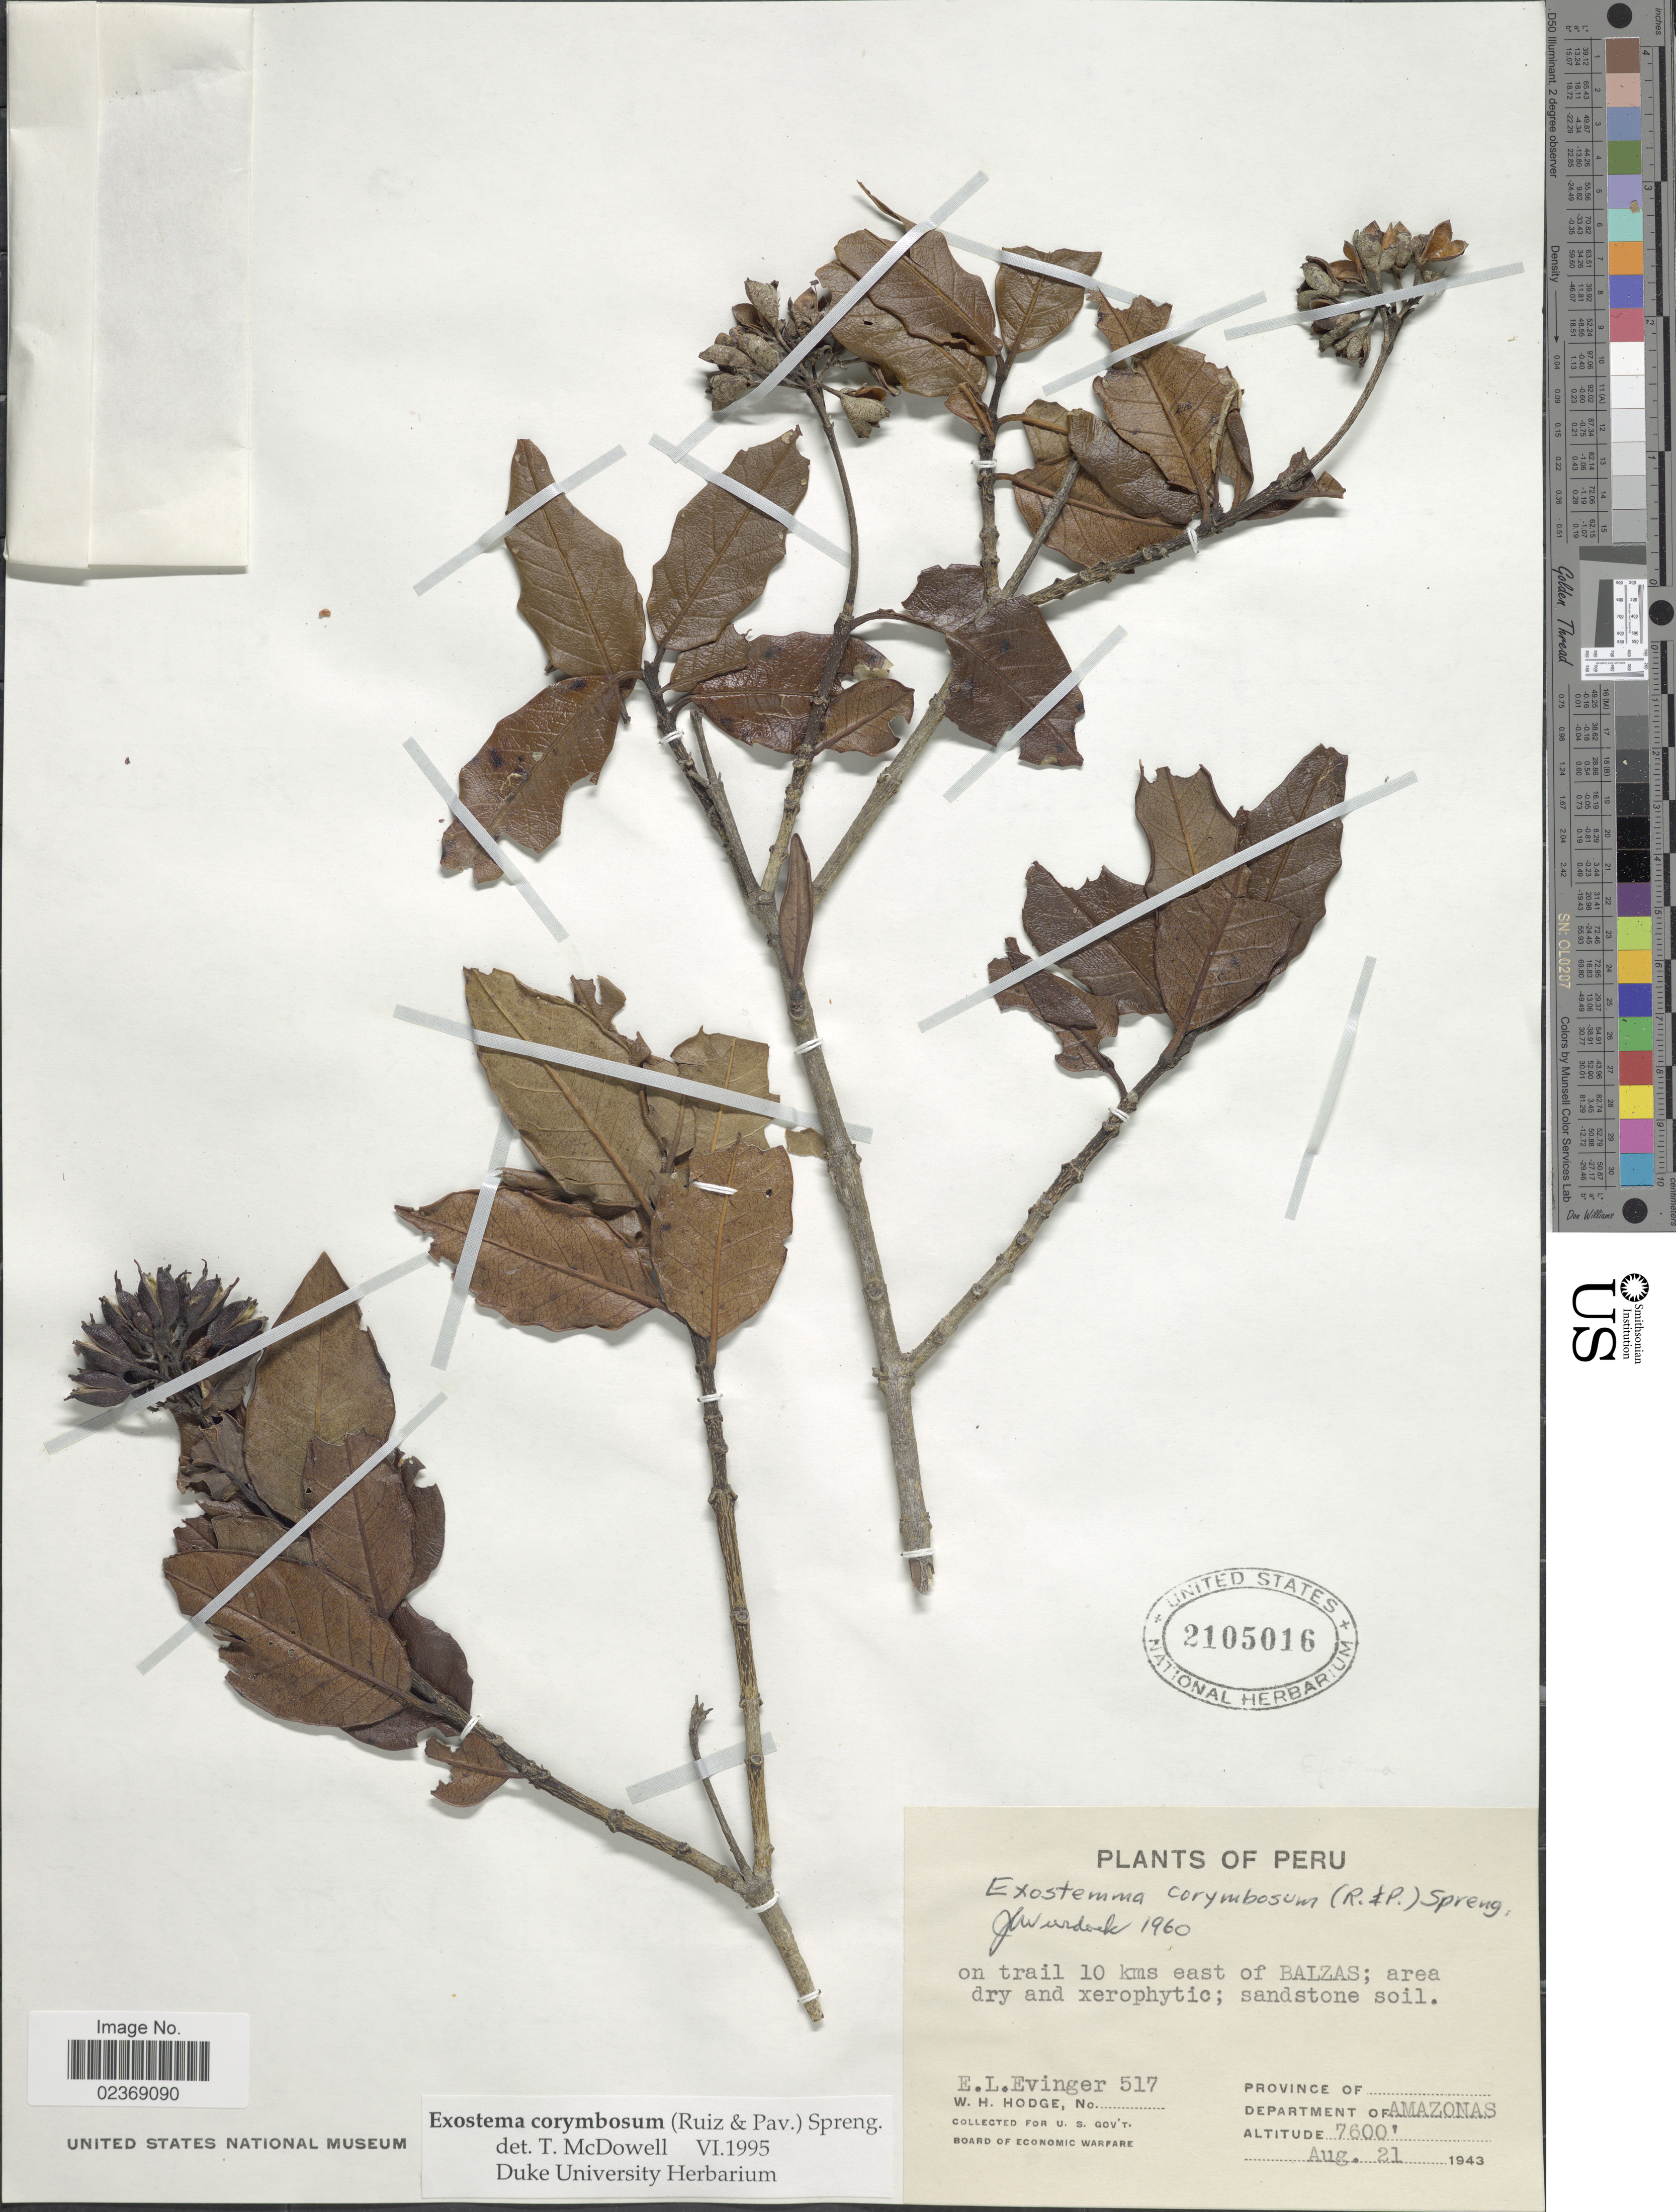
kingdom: Plantae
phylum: Tracheophyta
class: Magnoliopsida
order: Gentianales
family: Rubiaceae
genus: Exostema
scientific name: Exostema corymbosum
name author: (Ruiz & Pav.) Spreng.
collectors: E. Evinger & W. Hodge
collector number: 517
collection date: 1943-08-21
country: Peru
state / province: Amazonas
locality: On trail 10 kms east of Balzas; area dry and xerophytic; sandstone soil, Department of Amazonas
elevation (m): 2316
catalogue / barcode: US 2105016